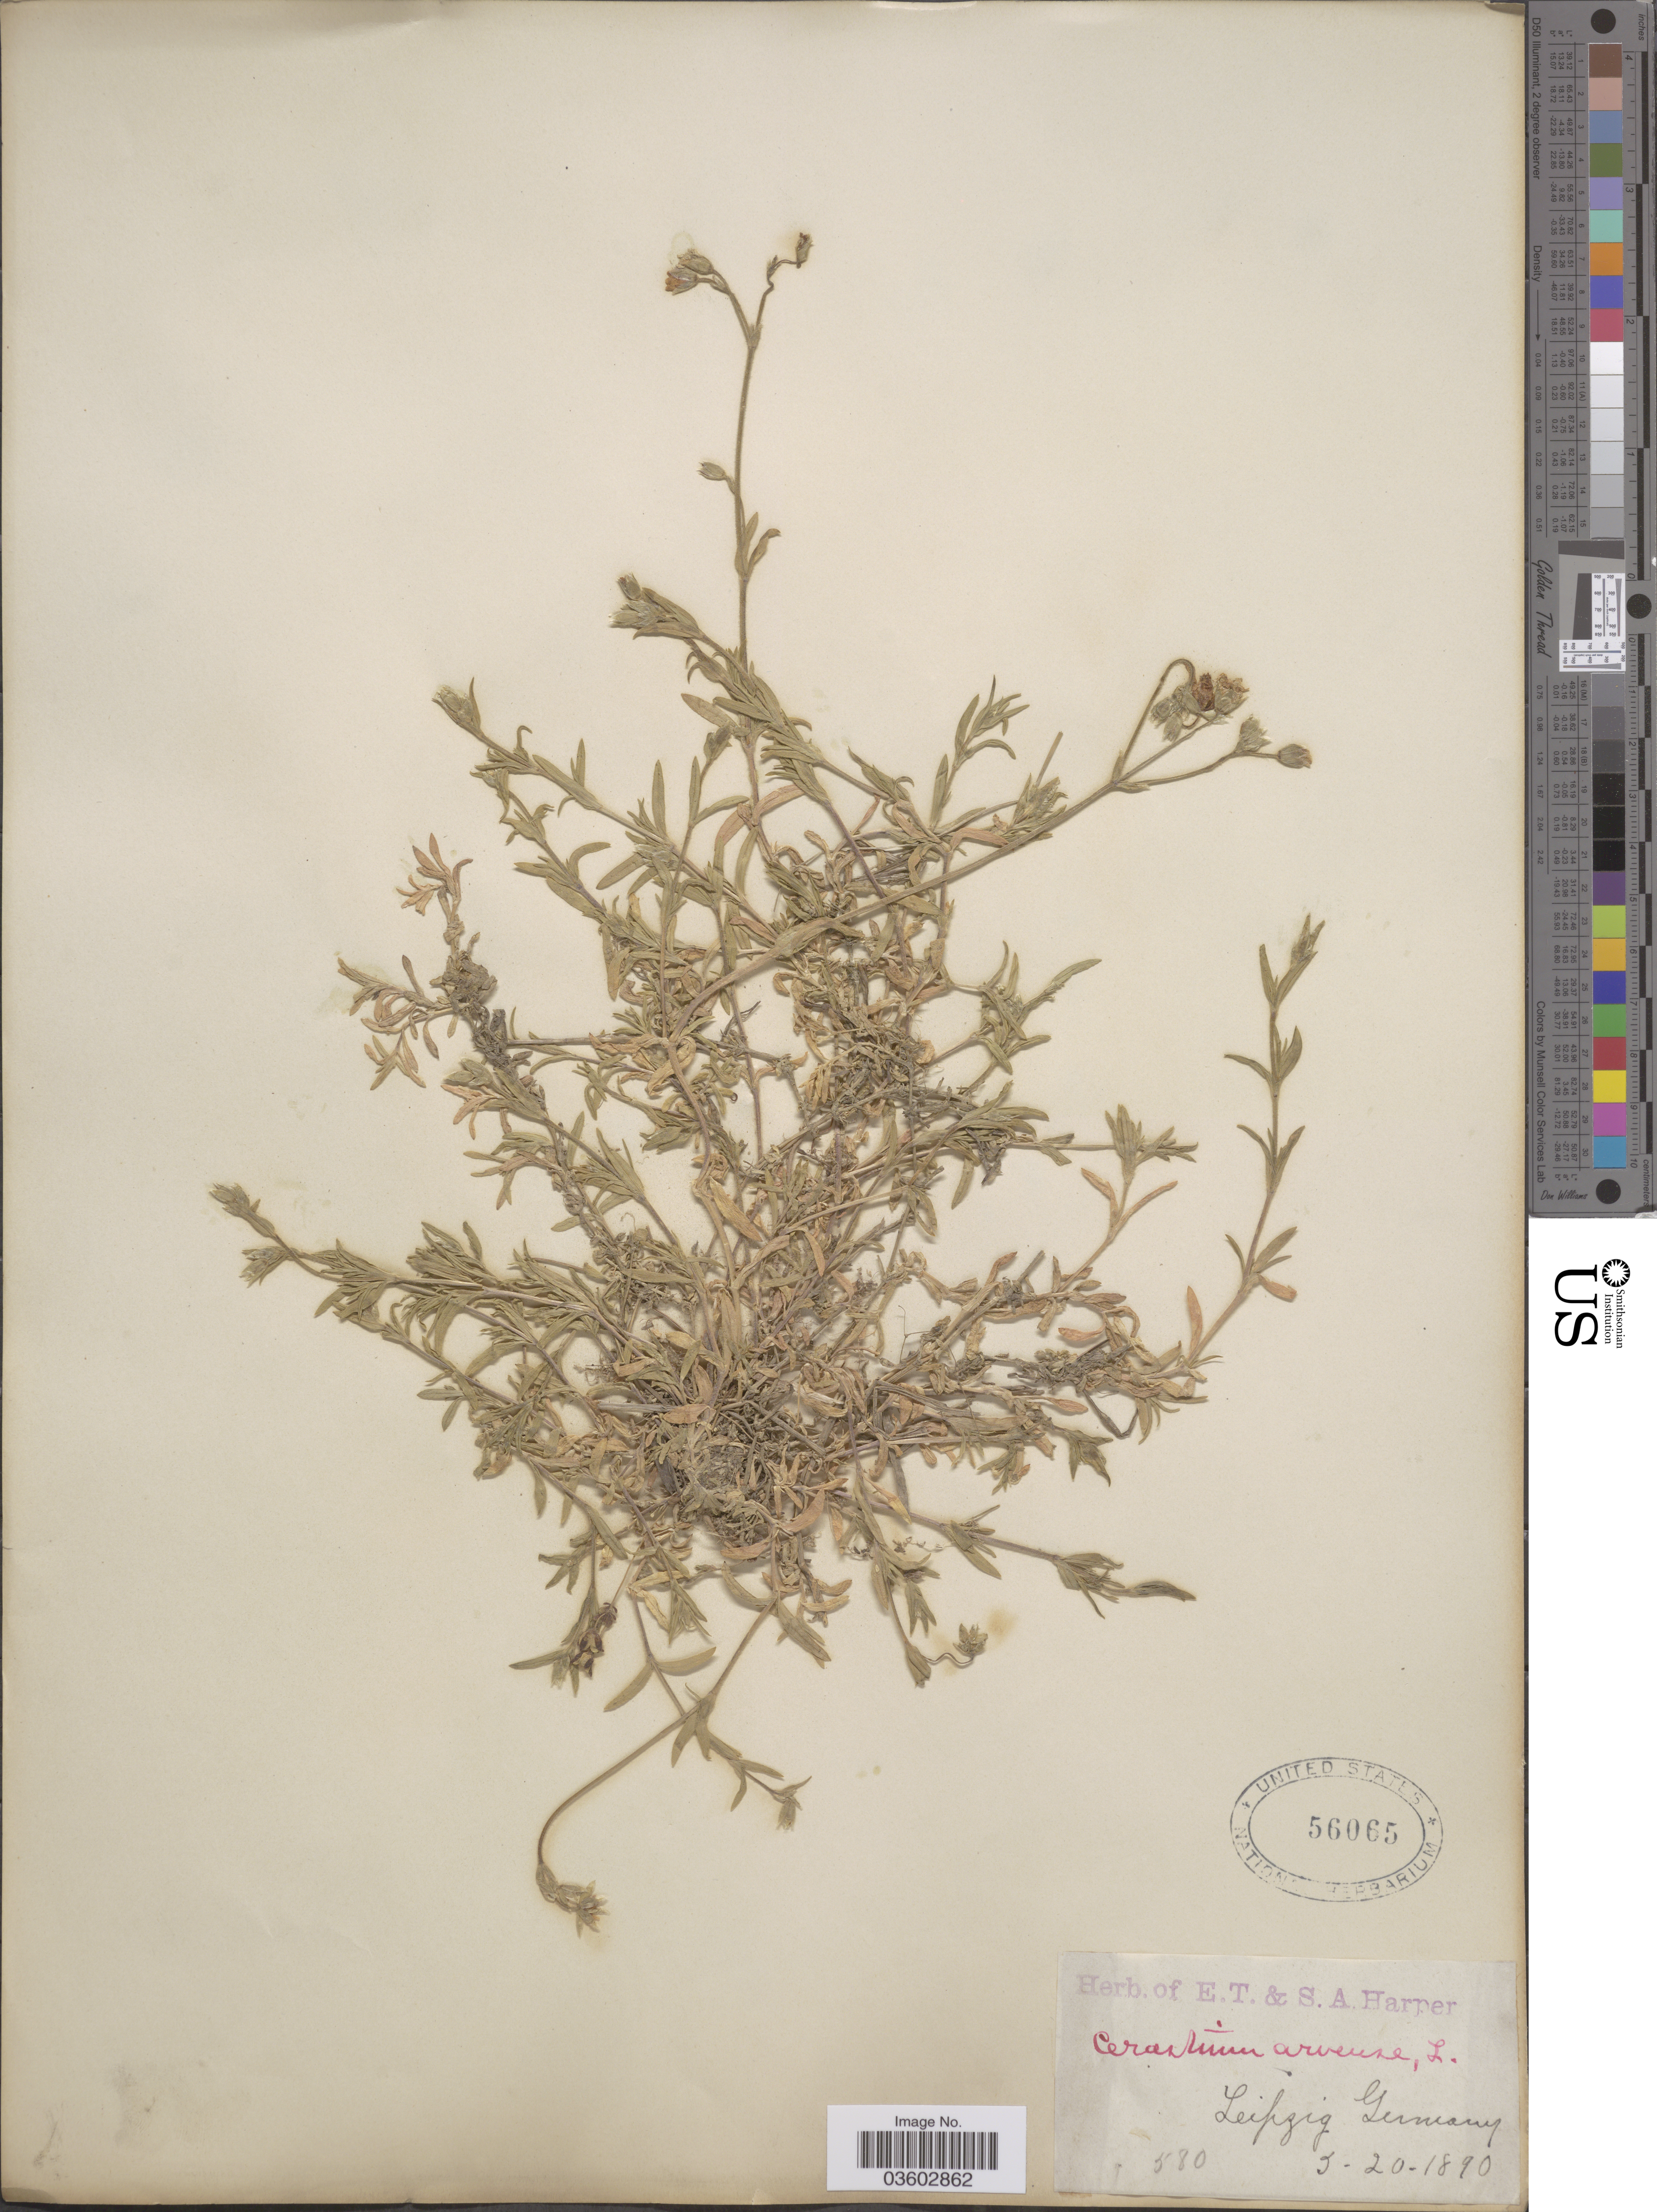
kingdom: Plantae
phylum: Tracheophyta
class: Magnoliopsida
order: Caryophyllales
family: Caryophyllaceae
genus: Cerastium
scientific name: Cerastium arvense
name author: L.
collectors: ex herb. E. T. & S. A. Harper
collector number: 580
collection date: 1890-03-20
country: Germany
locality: Leipzig.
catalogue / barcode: US 56065